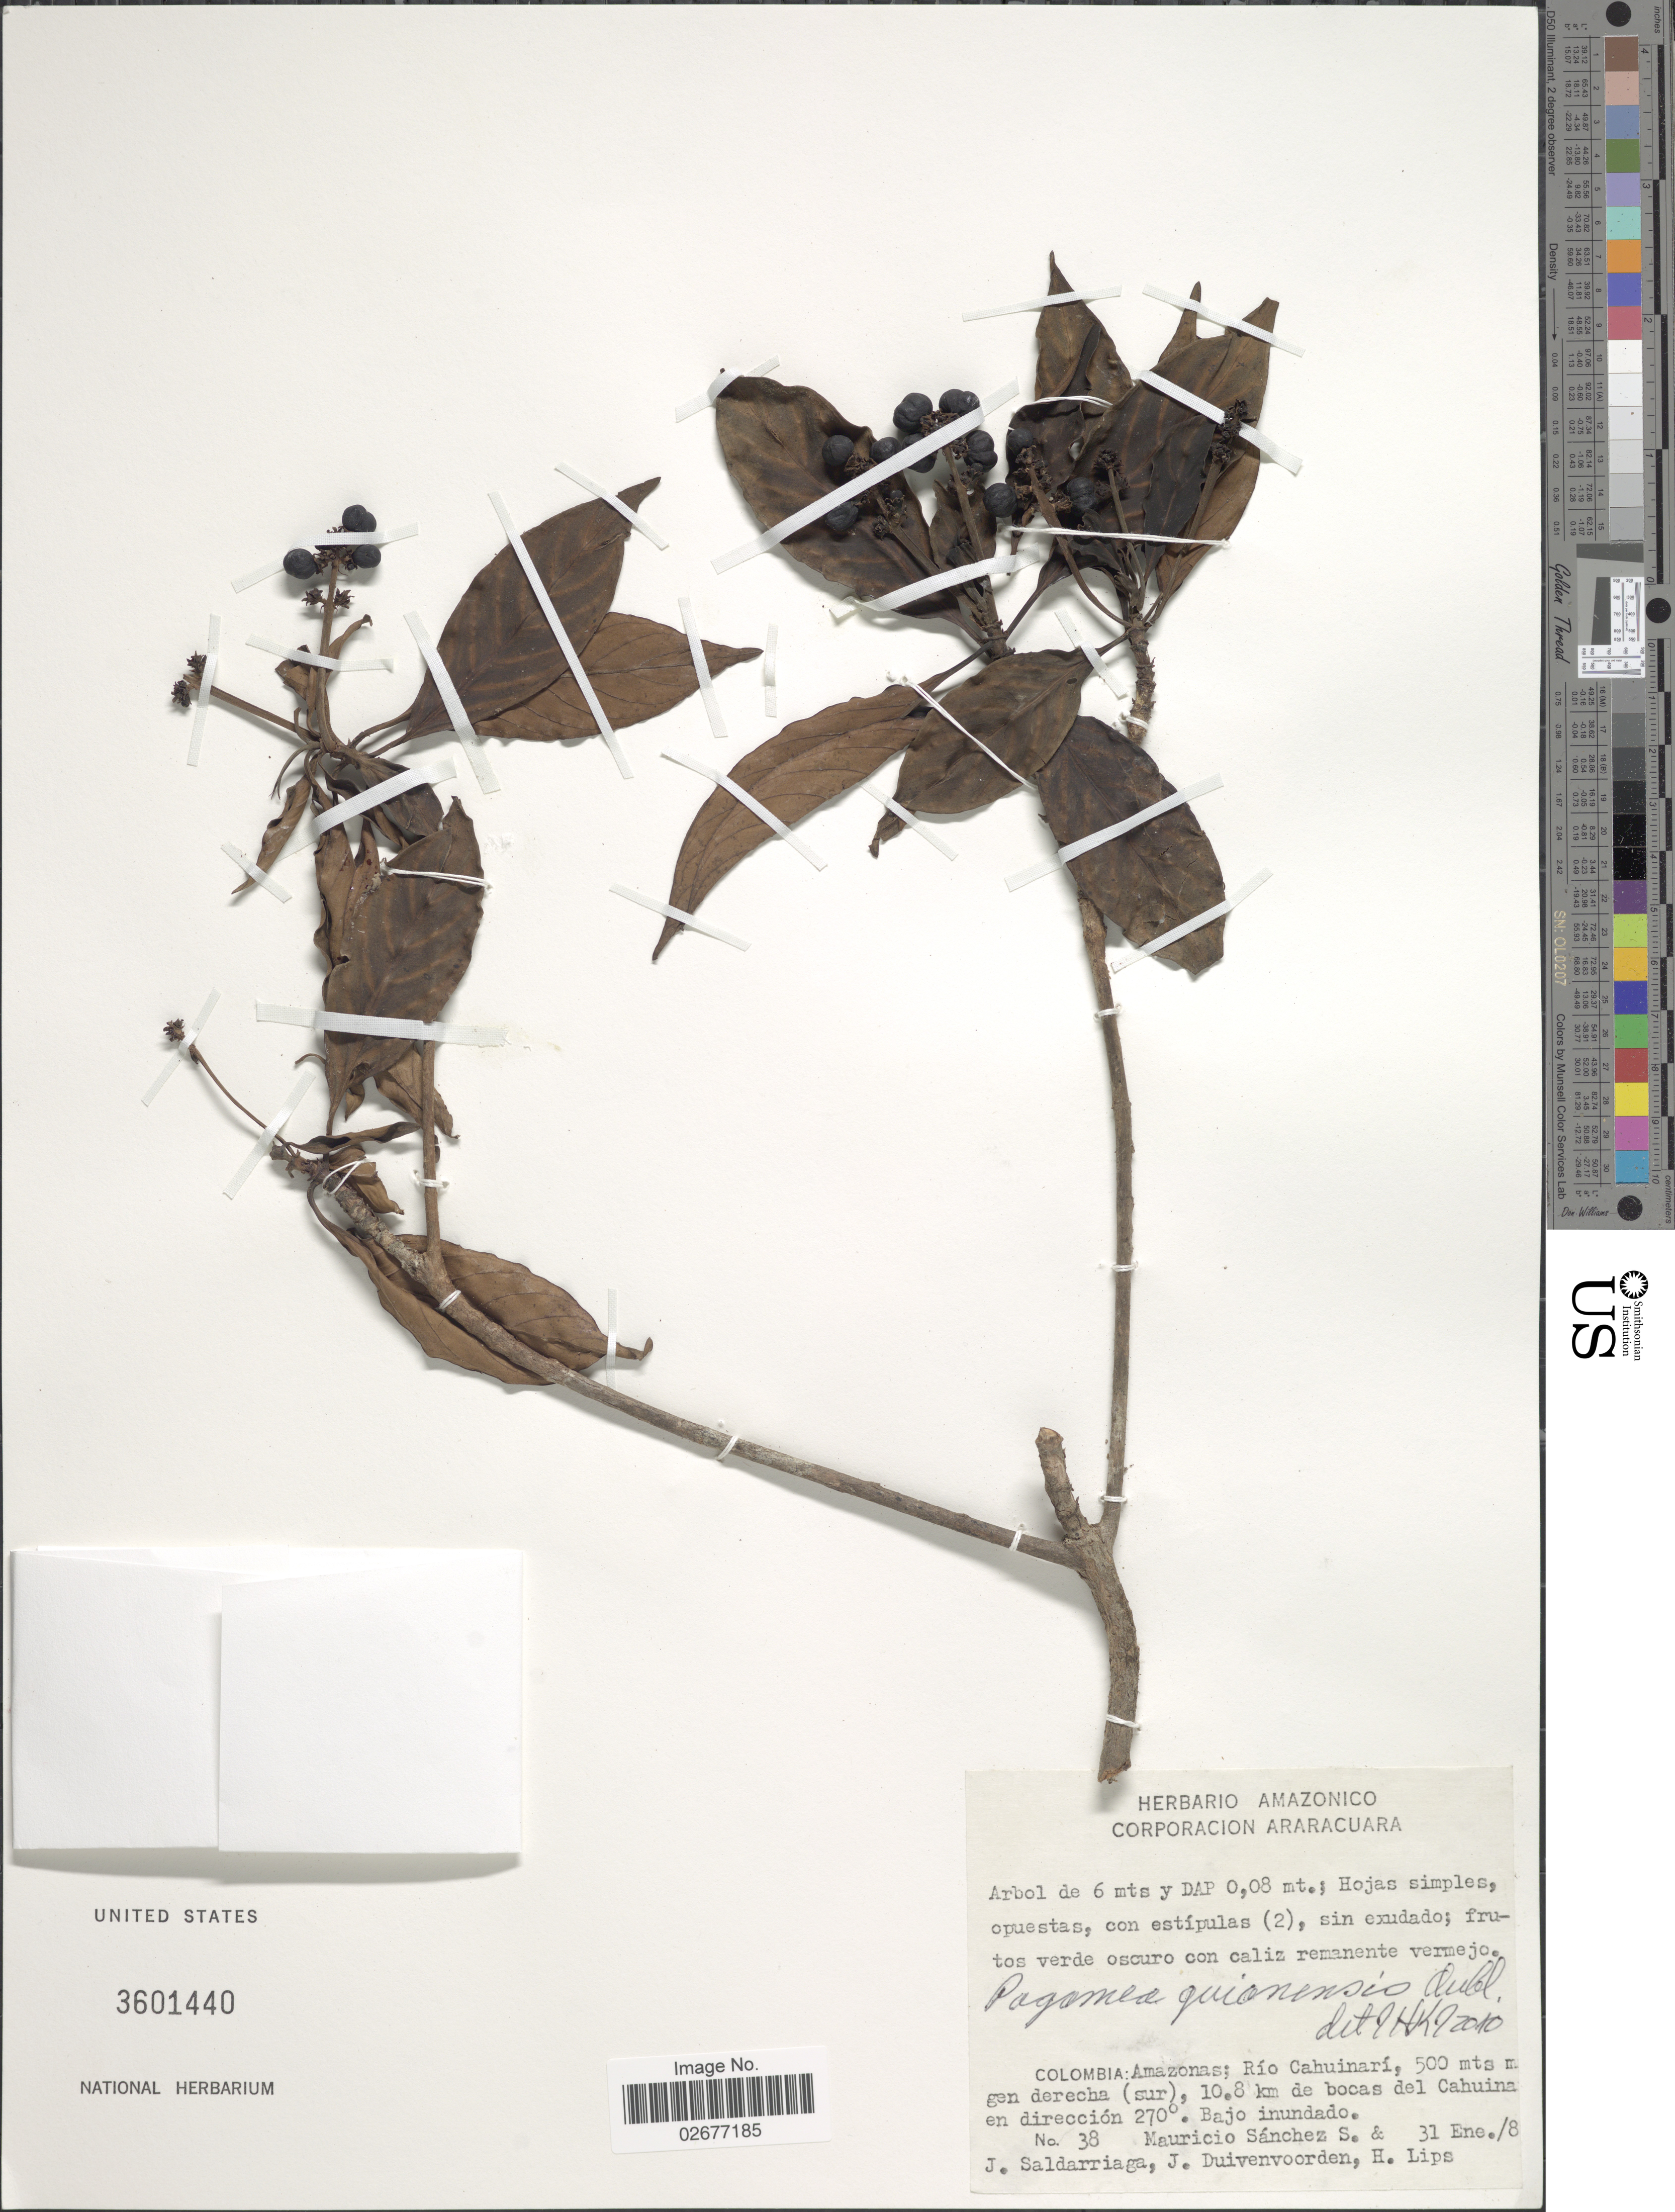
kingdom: Plantae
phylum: Tracheophyta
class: Magnoliopsida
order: Gentianales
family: Rubiaceae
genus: Pagamea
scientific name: Pagamea guianensis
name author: Aubl.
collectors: M. Sanchez S., J. Saldarriaga, J. Duivenvoorden & H. Lips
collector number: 38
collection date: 1988-01-31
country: Colombia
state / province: Amazônas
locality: Rio Cahuinari, 10.8 km de bocas del Cahuina en direccion 270°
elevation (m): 500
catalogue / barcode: US 3601440